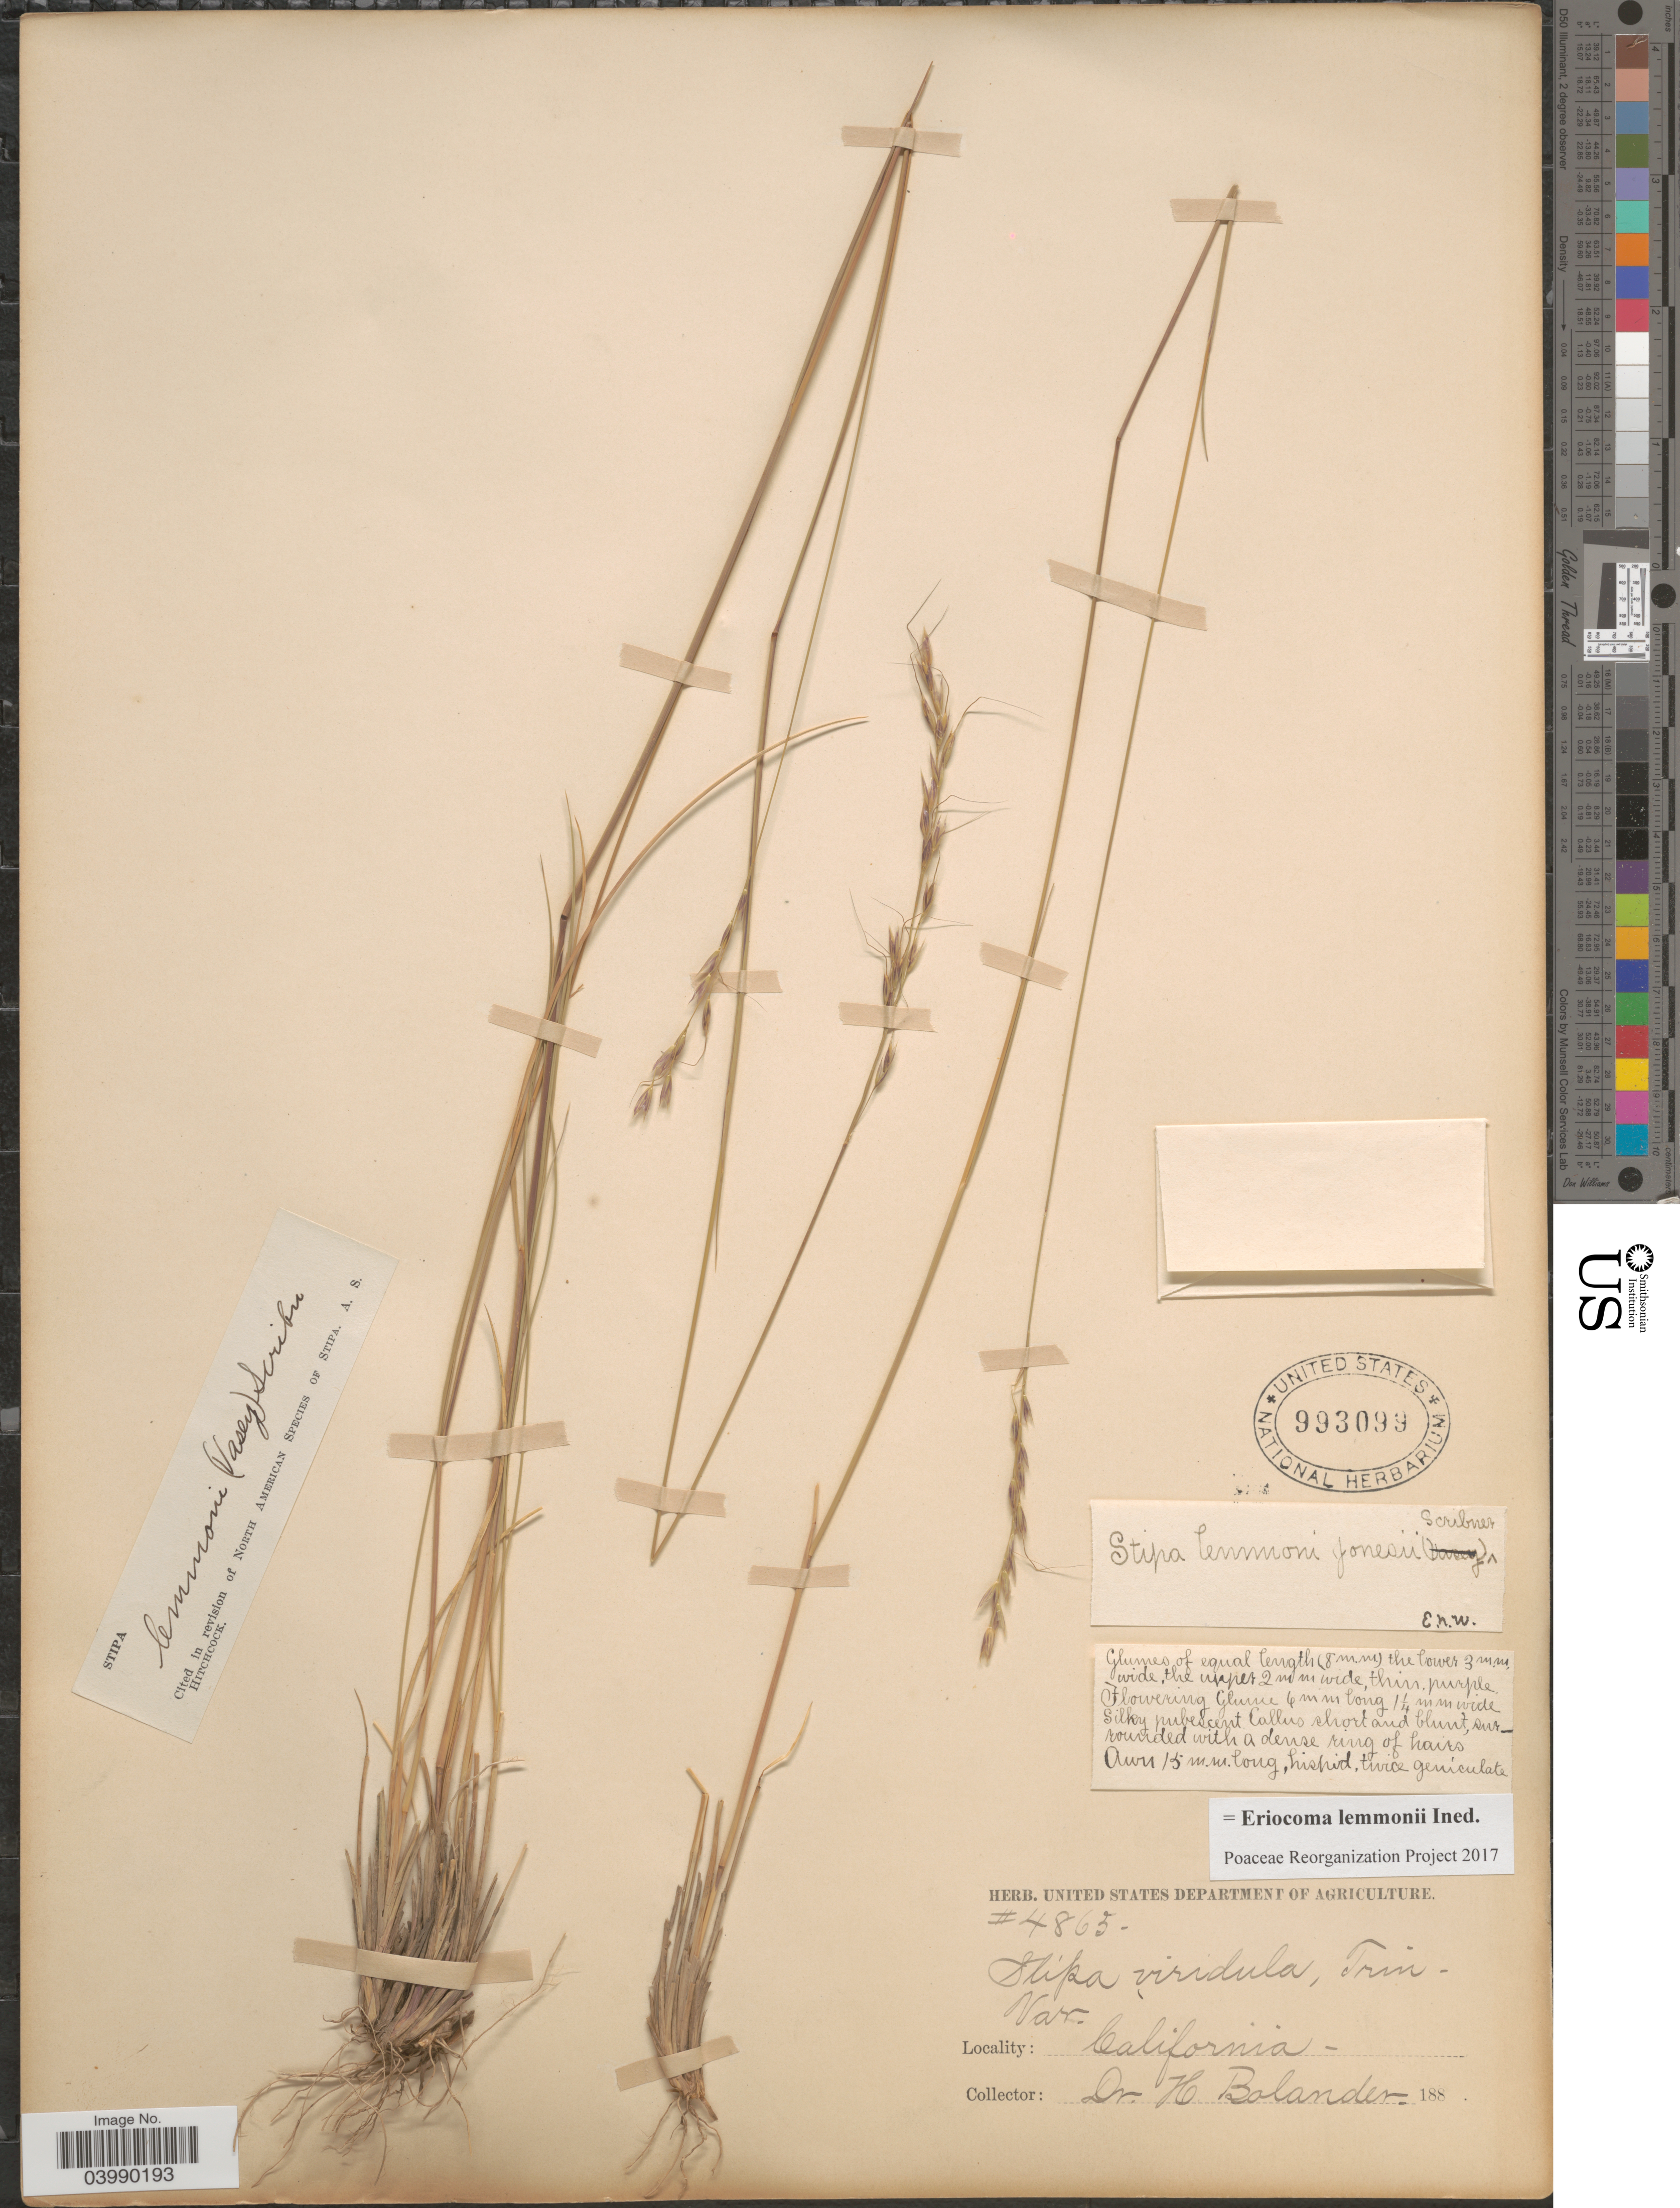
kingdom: Plantae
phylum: Tracheophyta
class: Liliopsida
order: Poales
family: Poaceae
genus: Eriocoma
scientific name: Eriocoma lemmonii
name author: (Vasey) Romasch.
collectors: H. Bolander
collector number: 4865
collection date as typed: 188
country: United States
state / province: California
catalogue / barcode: US 993099